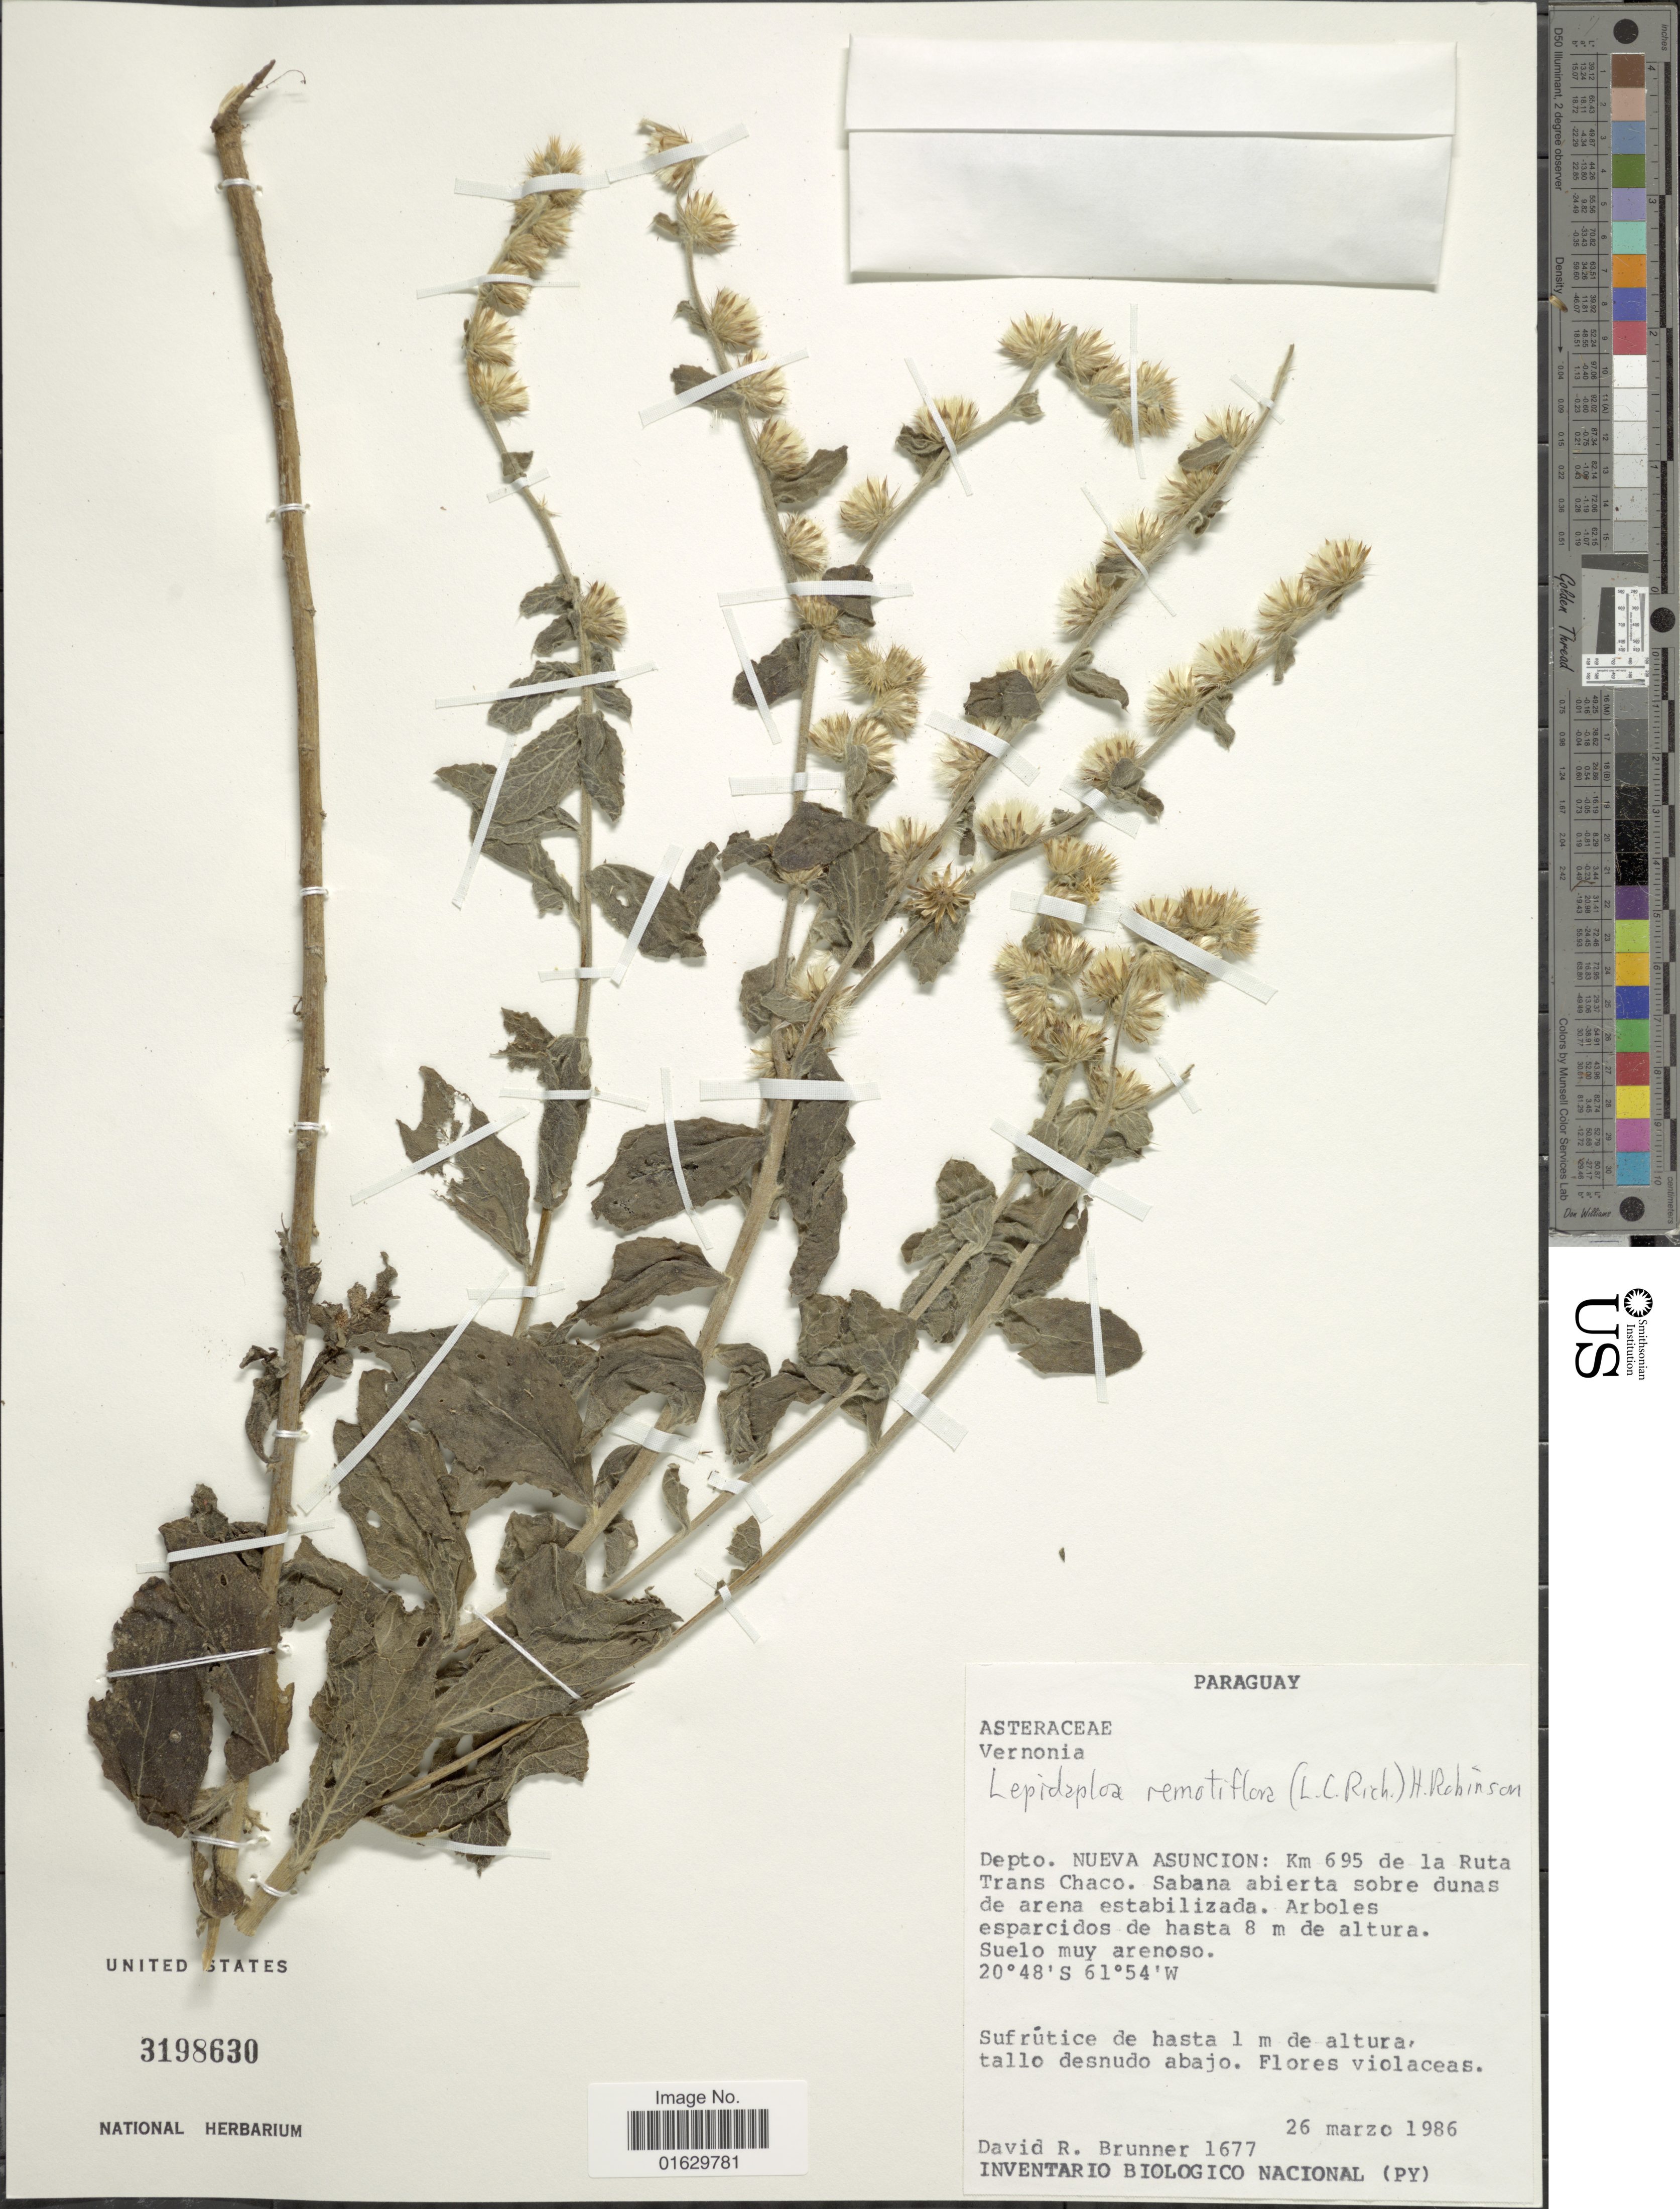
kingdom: Plantae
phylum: Tracheophyta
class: Magnoliopsida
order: Asterales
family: Asteraceae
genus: Lepidaploa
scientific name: Lepidaploa remotiflora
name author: (Rich.) H. Rob.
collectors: D. R. Brunner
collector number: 1677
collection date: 1986-03-26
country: Paraguay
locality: Depto. Nueva Asuncion: Km 695 de la Ruta Trans Chaco, Sabana abierta sobre dunas de arena estabilizada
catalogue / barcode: US 3198630